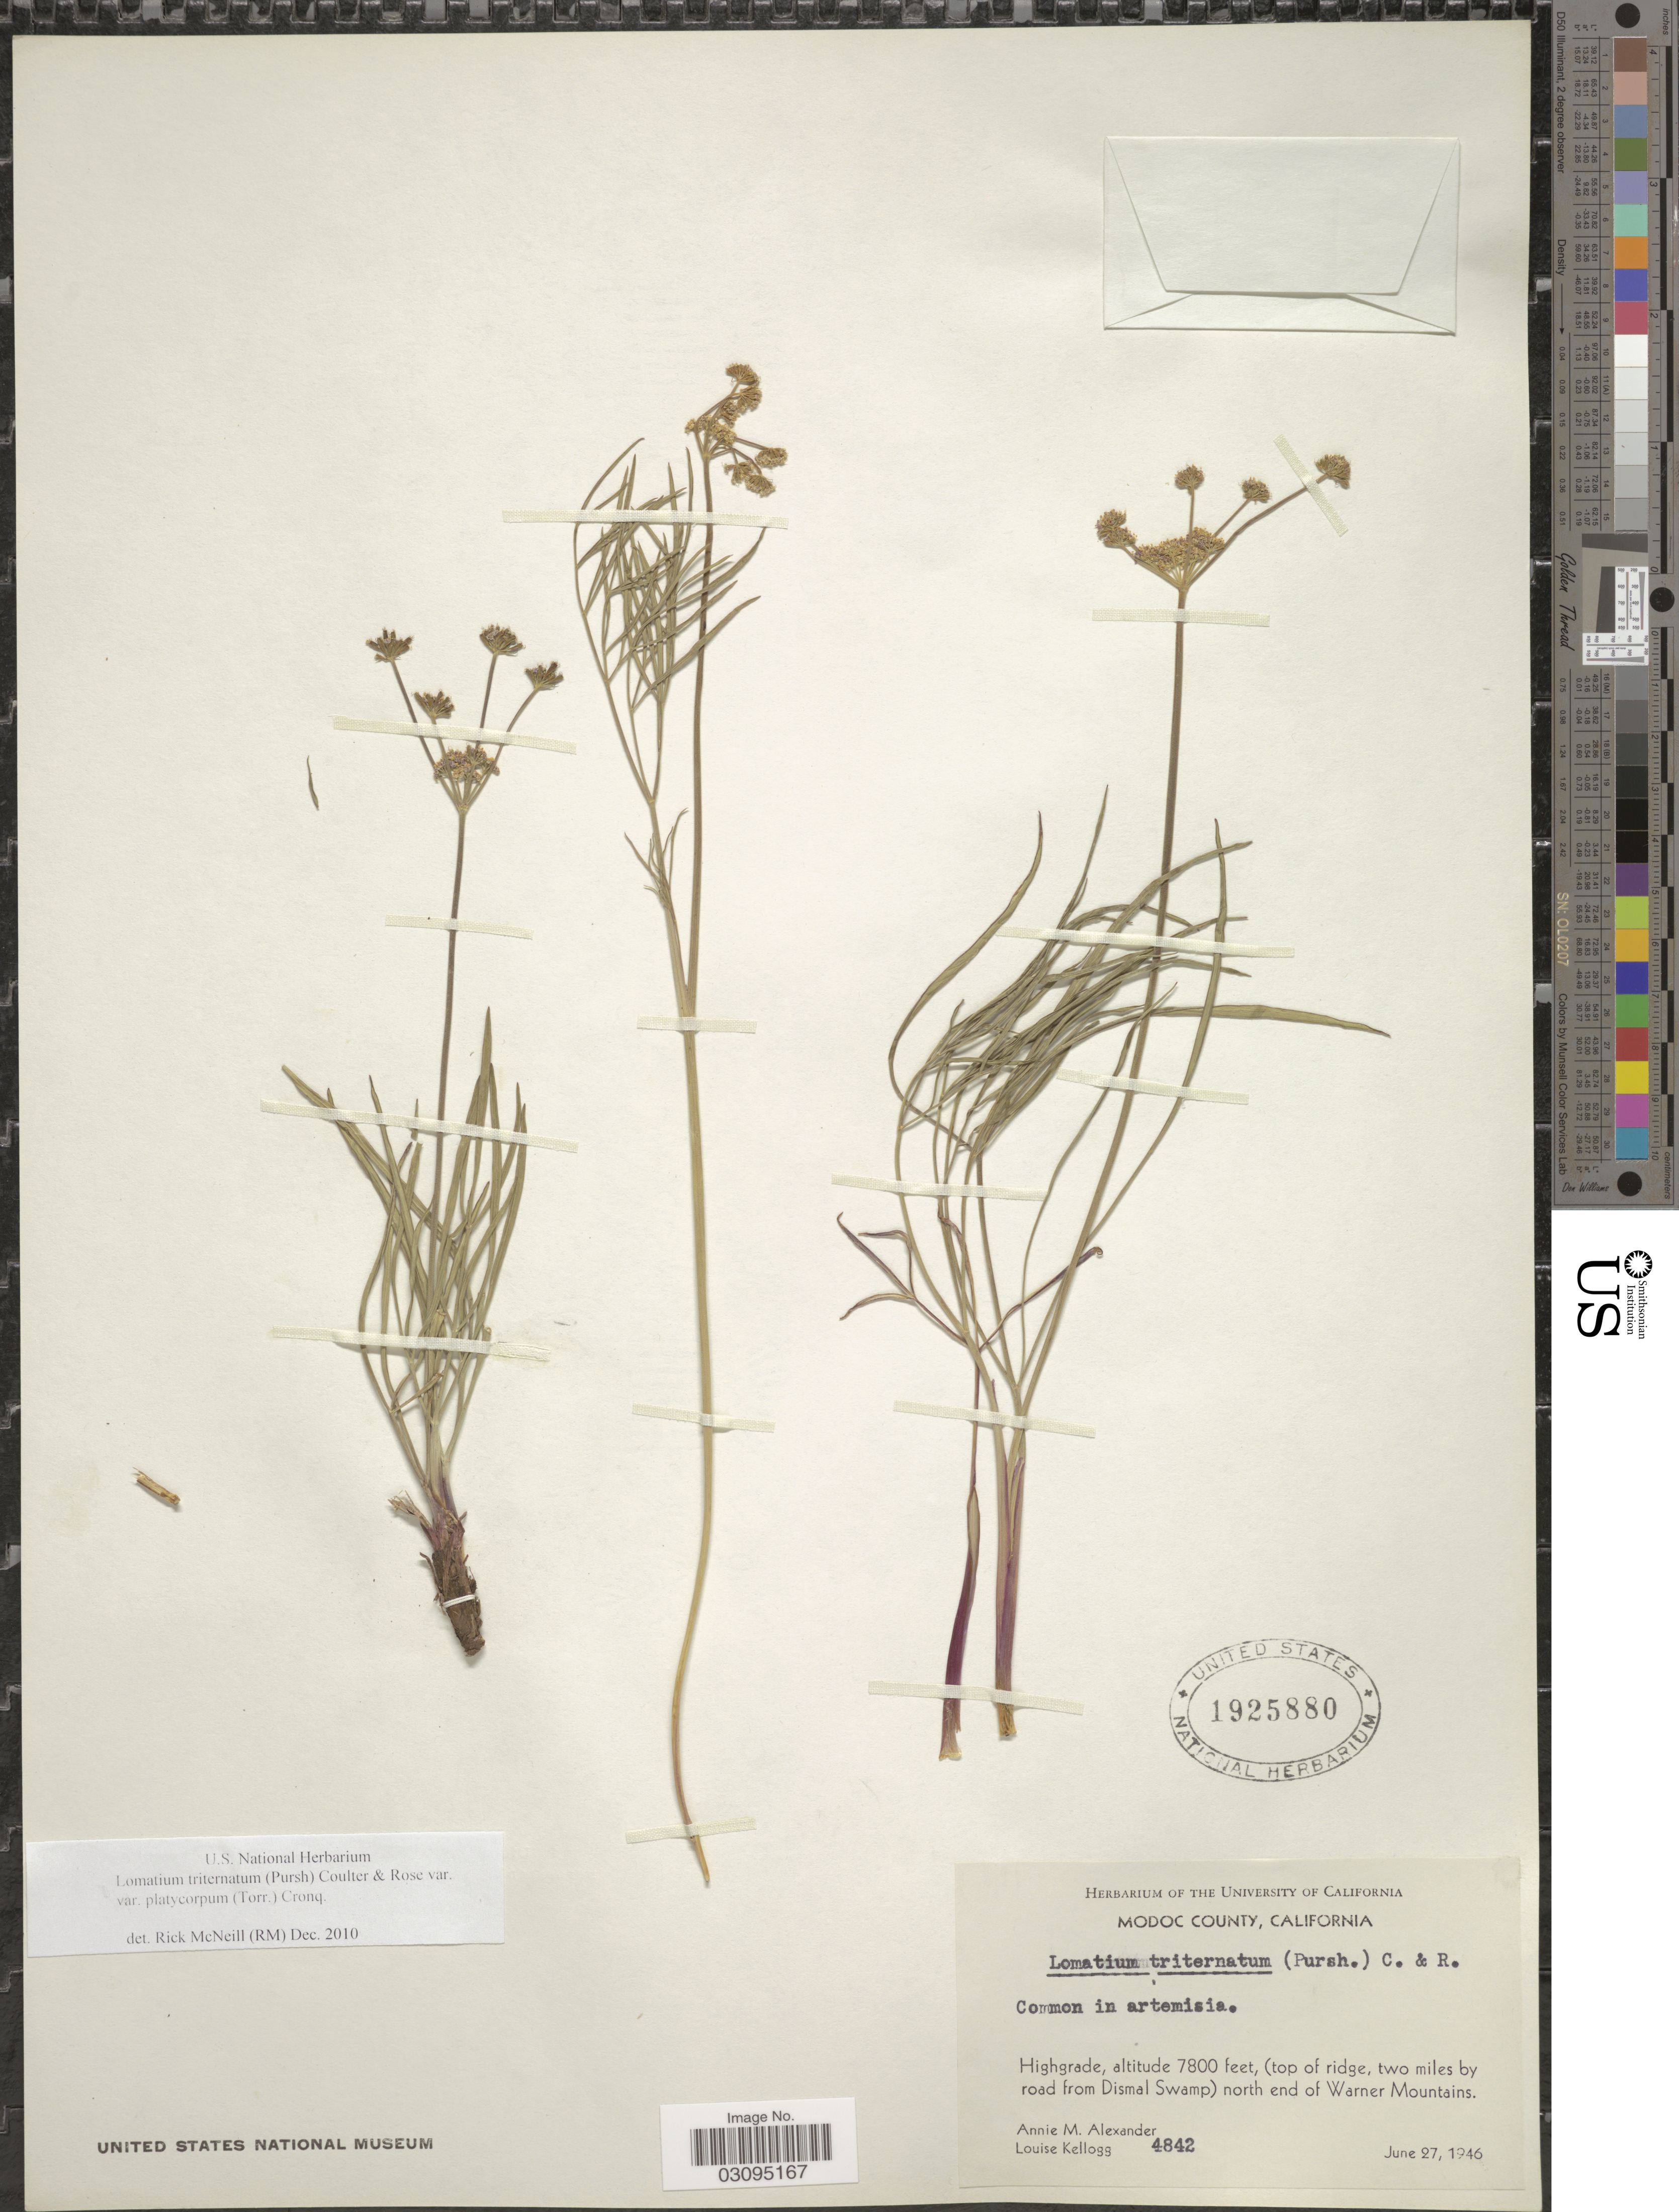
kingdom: Plantae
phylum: Tracheophyta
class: Magnoliopsida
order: Apiales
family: Apiaceae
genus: Lomatium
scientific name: Lomatium triternatum var. platycarpum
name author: (Torr.) B. Boivin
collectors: A. M. Alexander & L. Kellogg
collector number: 4842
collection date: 1946-06-27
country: United States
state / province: California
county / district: Modoc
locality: Modoc County (top of ridge, two miles by road from Dismal Swamp) north end of Warner Mountains.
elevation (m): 2377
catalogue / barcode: US 1925880